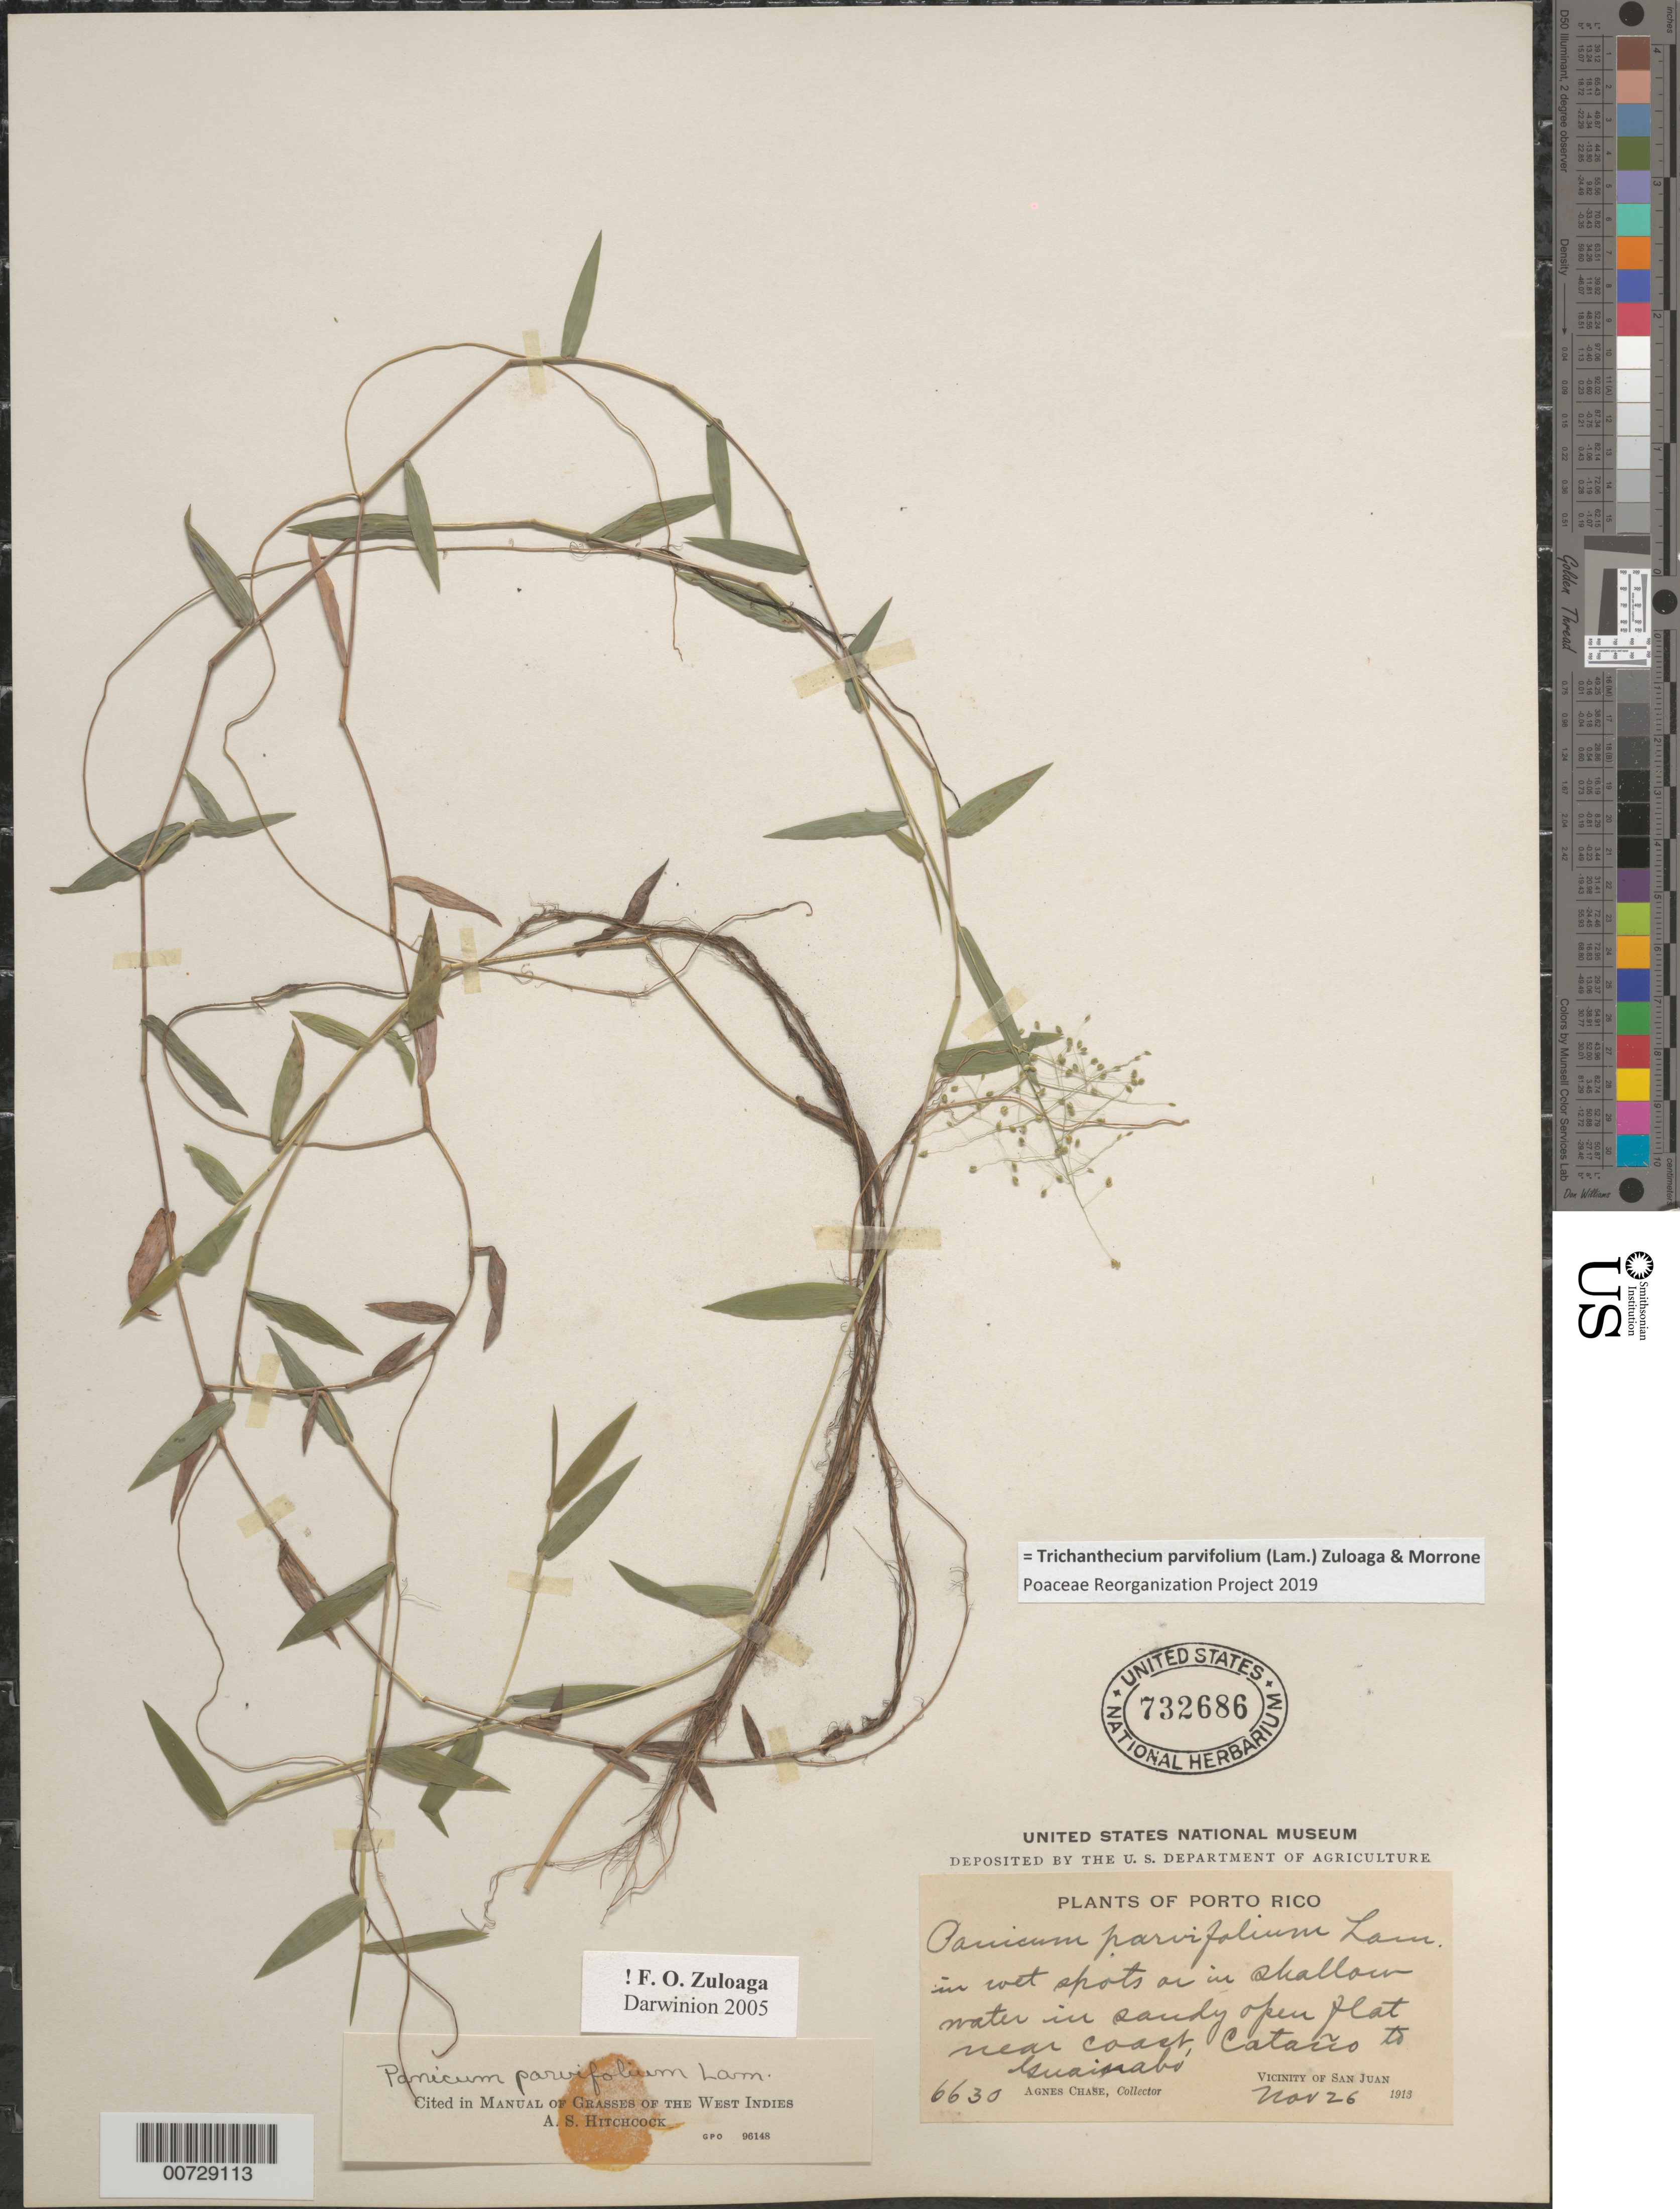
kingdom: Plantae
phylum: Tracheophyta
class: Liliopsida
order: Poales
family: Poaceae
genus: Panicum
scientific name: Panicum parvifolium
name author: Lam.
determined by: Hitchcock, Albert S.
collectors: A. Chase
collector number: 6630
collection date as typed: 26 Nov 1913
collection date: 1913-11-26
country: Puerto Rico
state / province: San Juan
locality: San Juan, vic of; Cataño to Guainabo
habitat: In wet spots or in shallow water in sandy open flat near coast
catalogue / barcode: US 732686